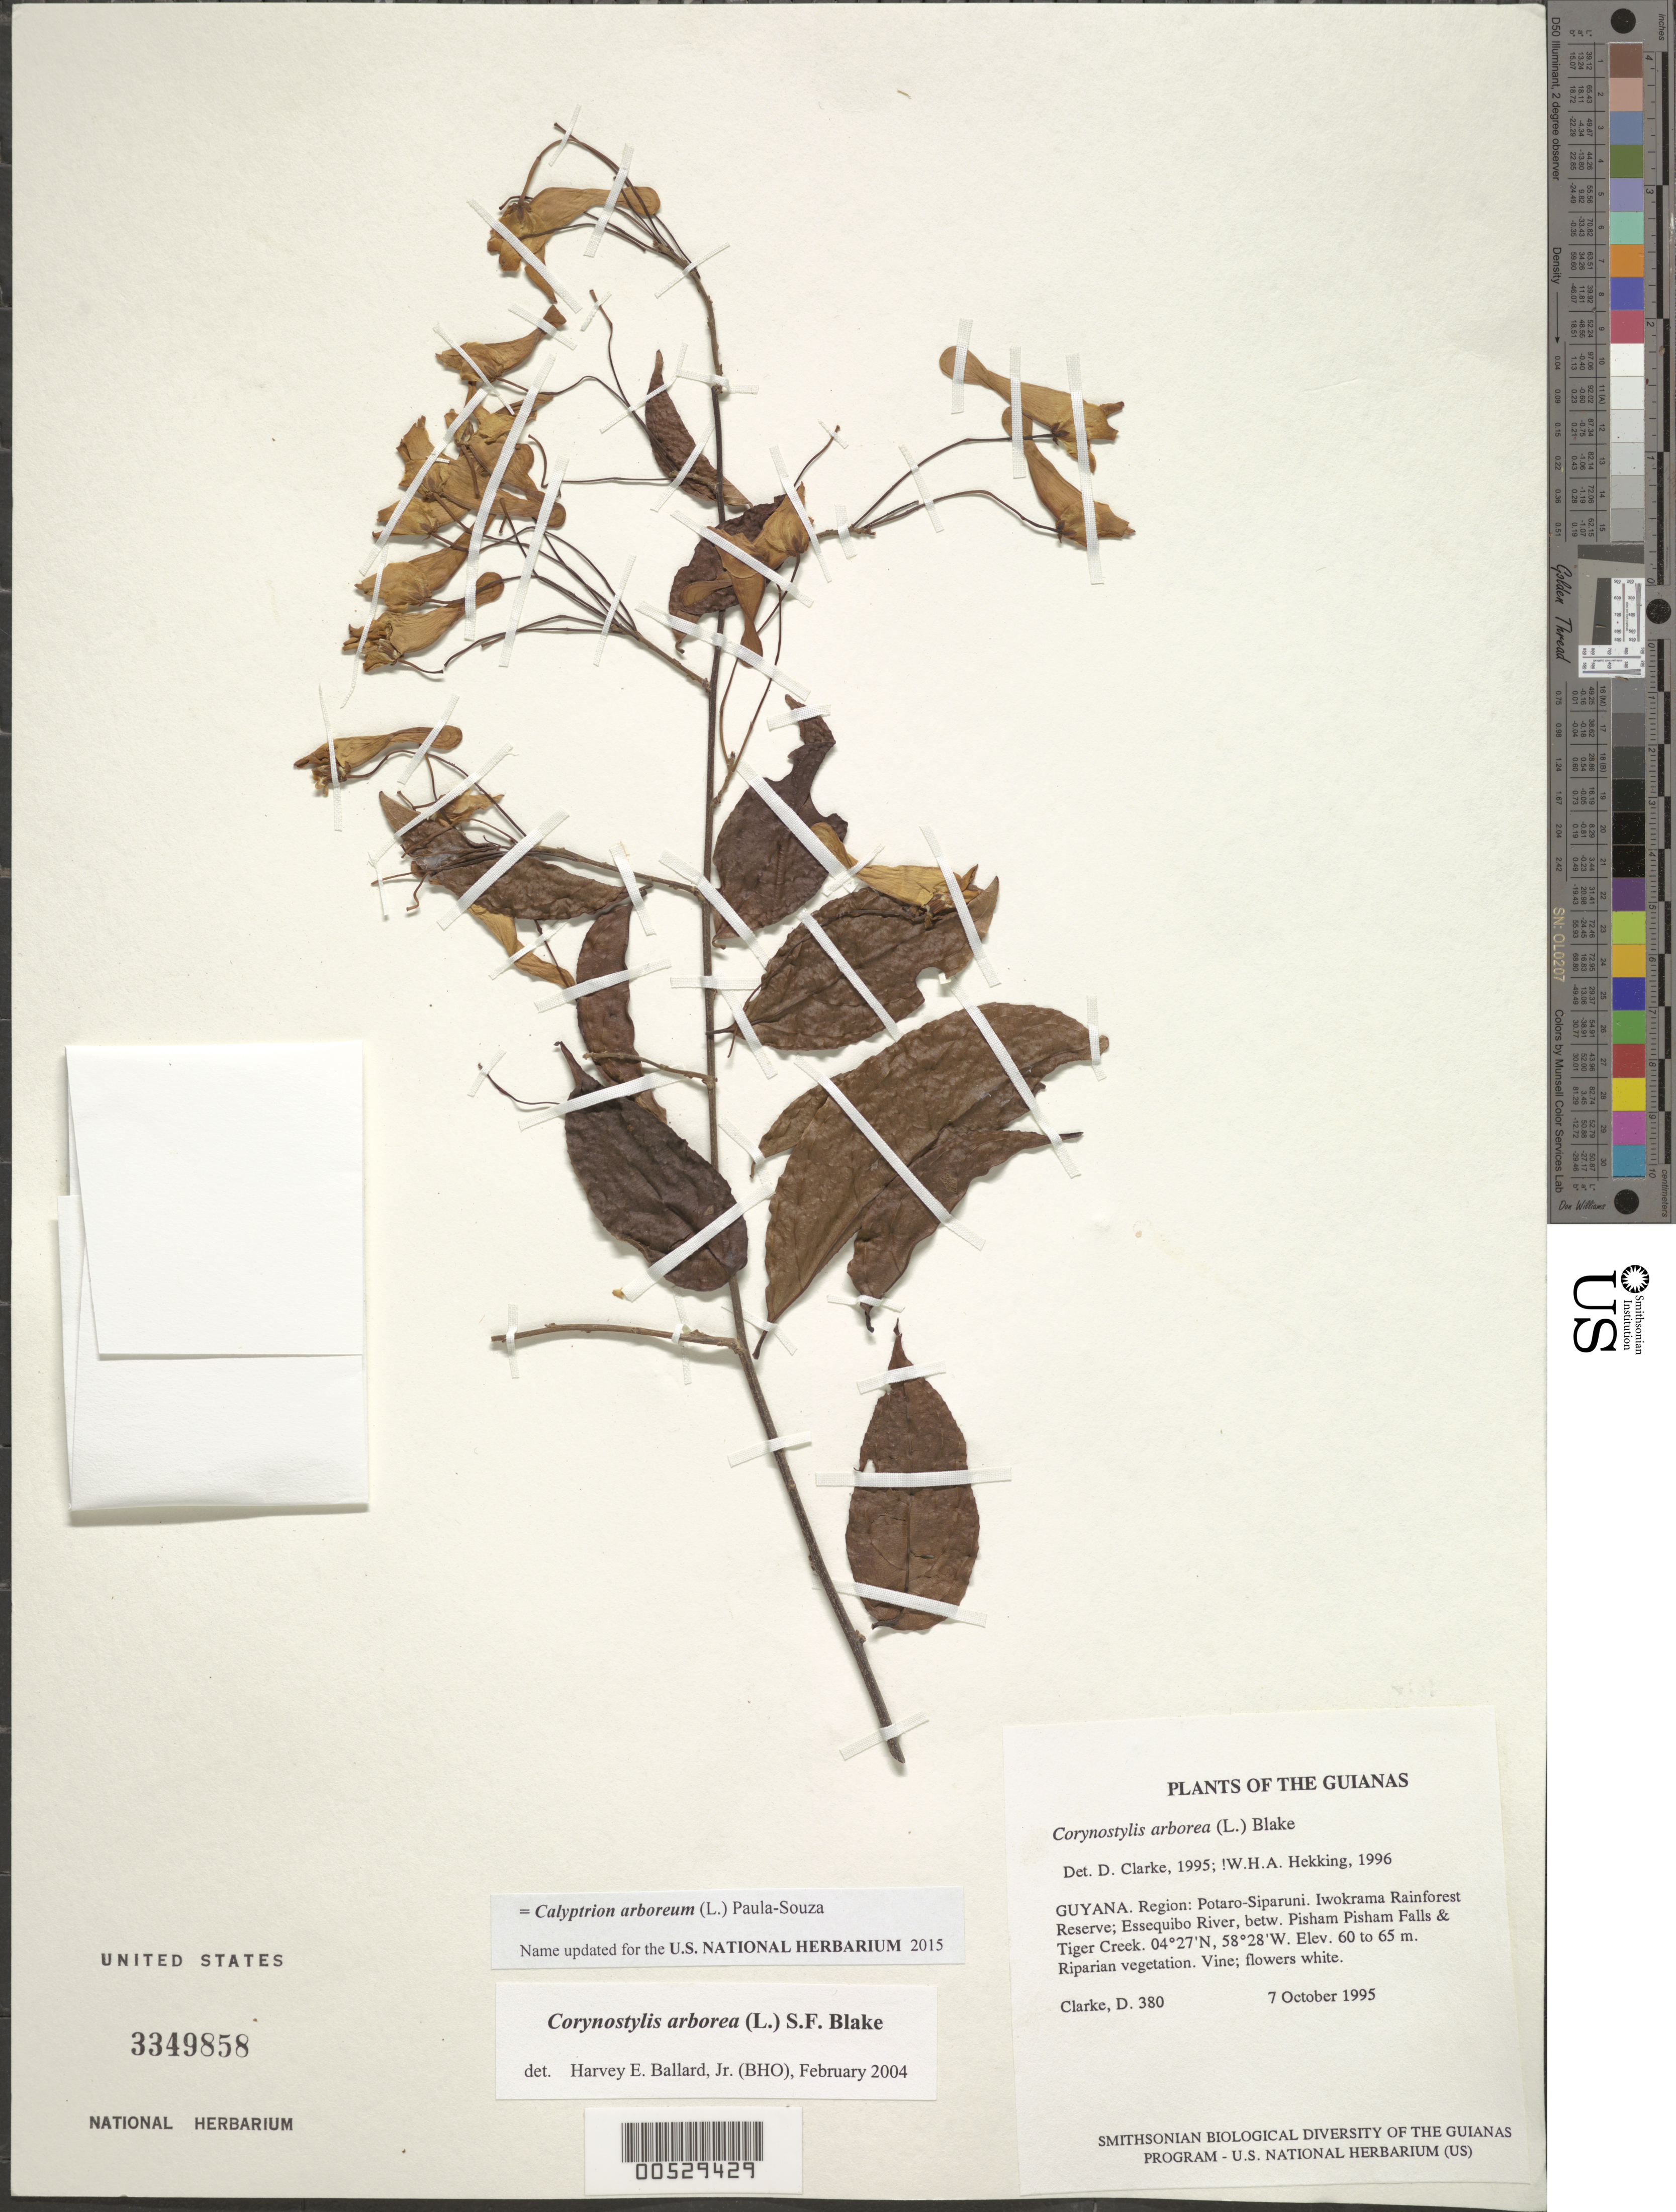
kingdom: Plantae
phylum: Tracheophyta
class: Magnoliopsida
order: Malpighiales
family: Violaceae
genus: Calyptrion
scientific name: Calyptrion arboreum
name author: (L.) Paula-Souza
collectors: H. D. Clarke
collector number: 380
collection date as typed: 7 October 1995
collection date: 1995-10-07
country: Guyana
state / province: Potaro-Siparuni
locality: Iwokrama Rainforest Reserve; Essequibo River, betw. Pisham Pisham Falls & Tiger Creek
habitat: Riparian vegetation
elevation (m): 60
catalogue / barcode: US 3349858